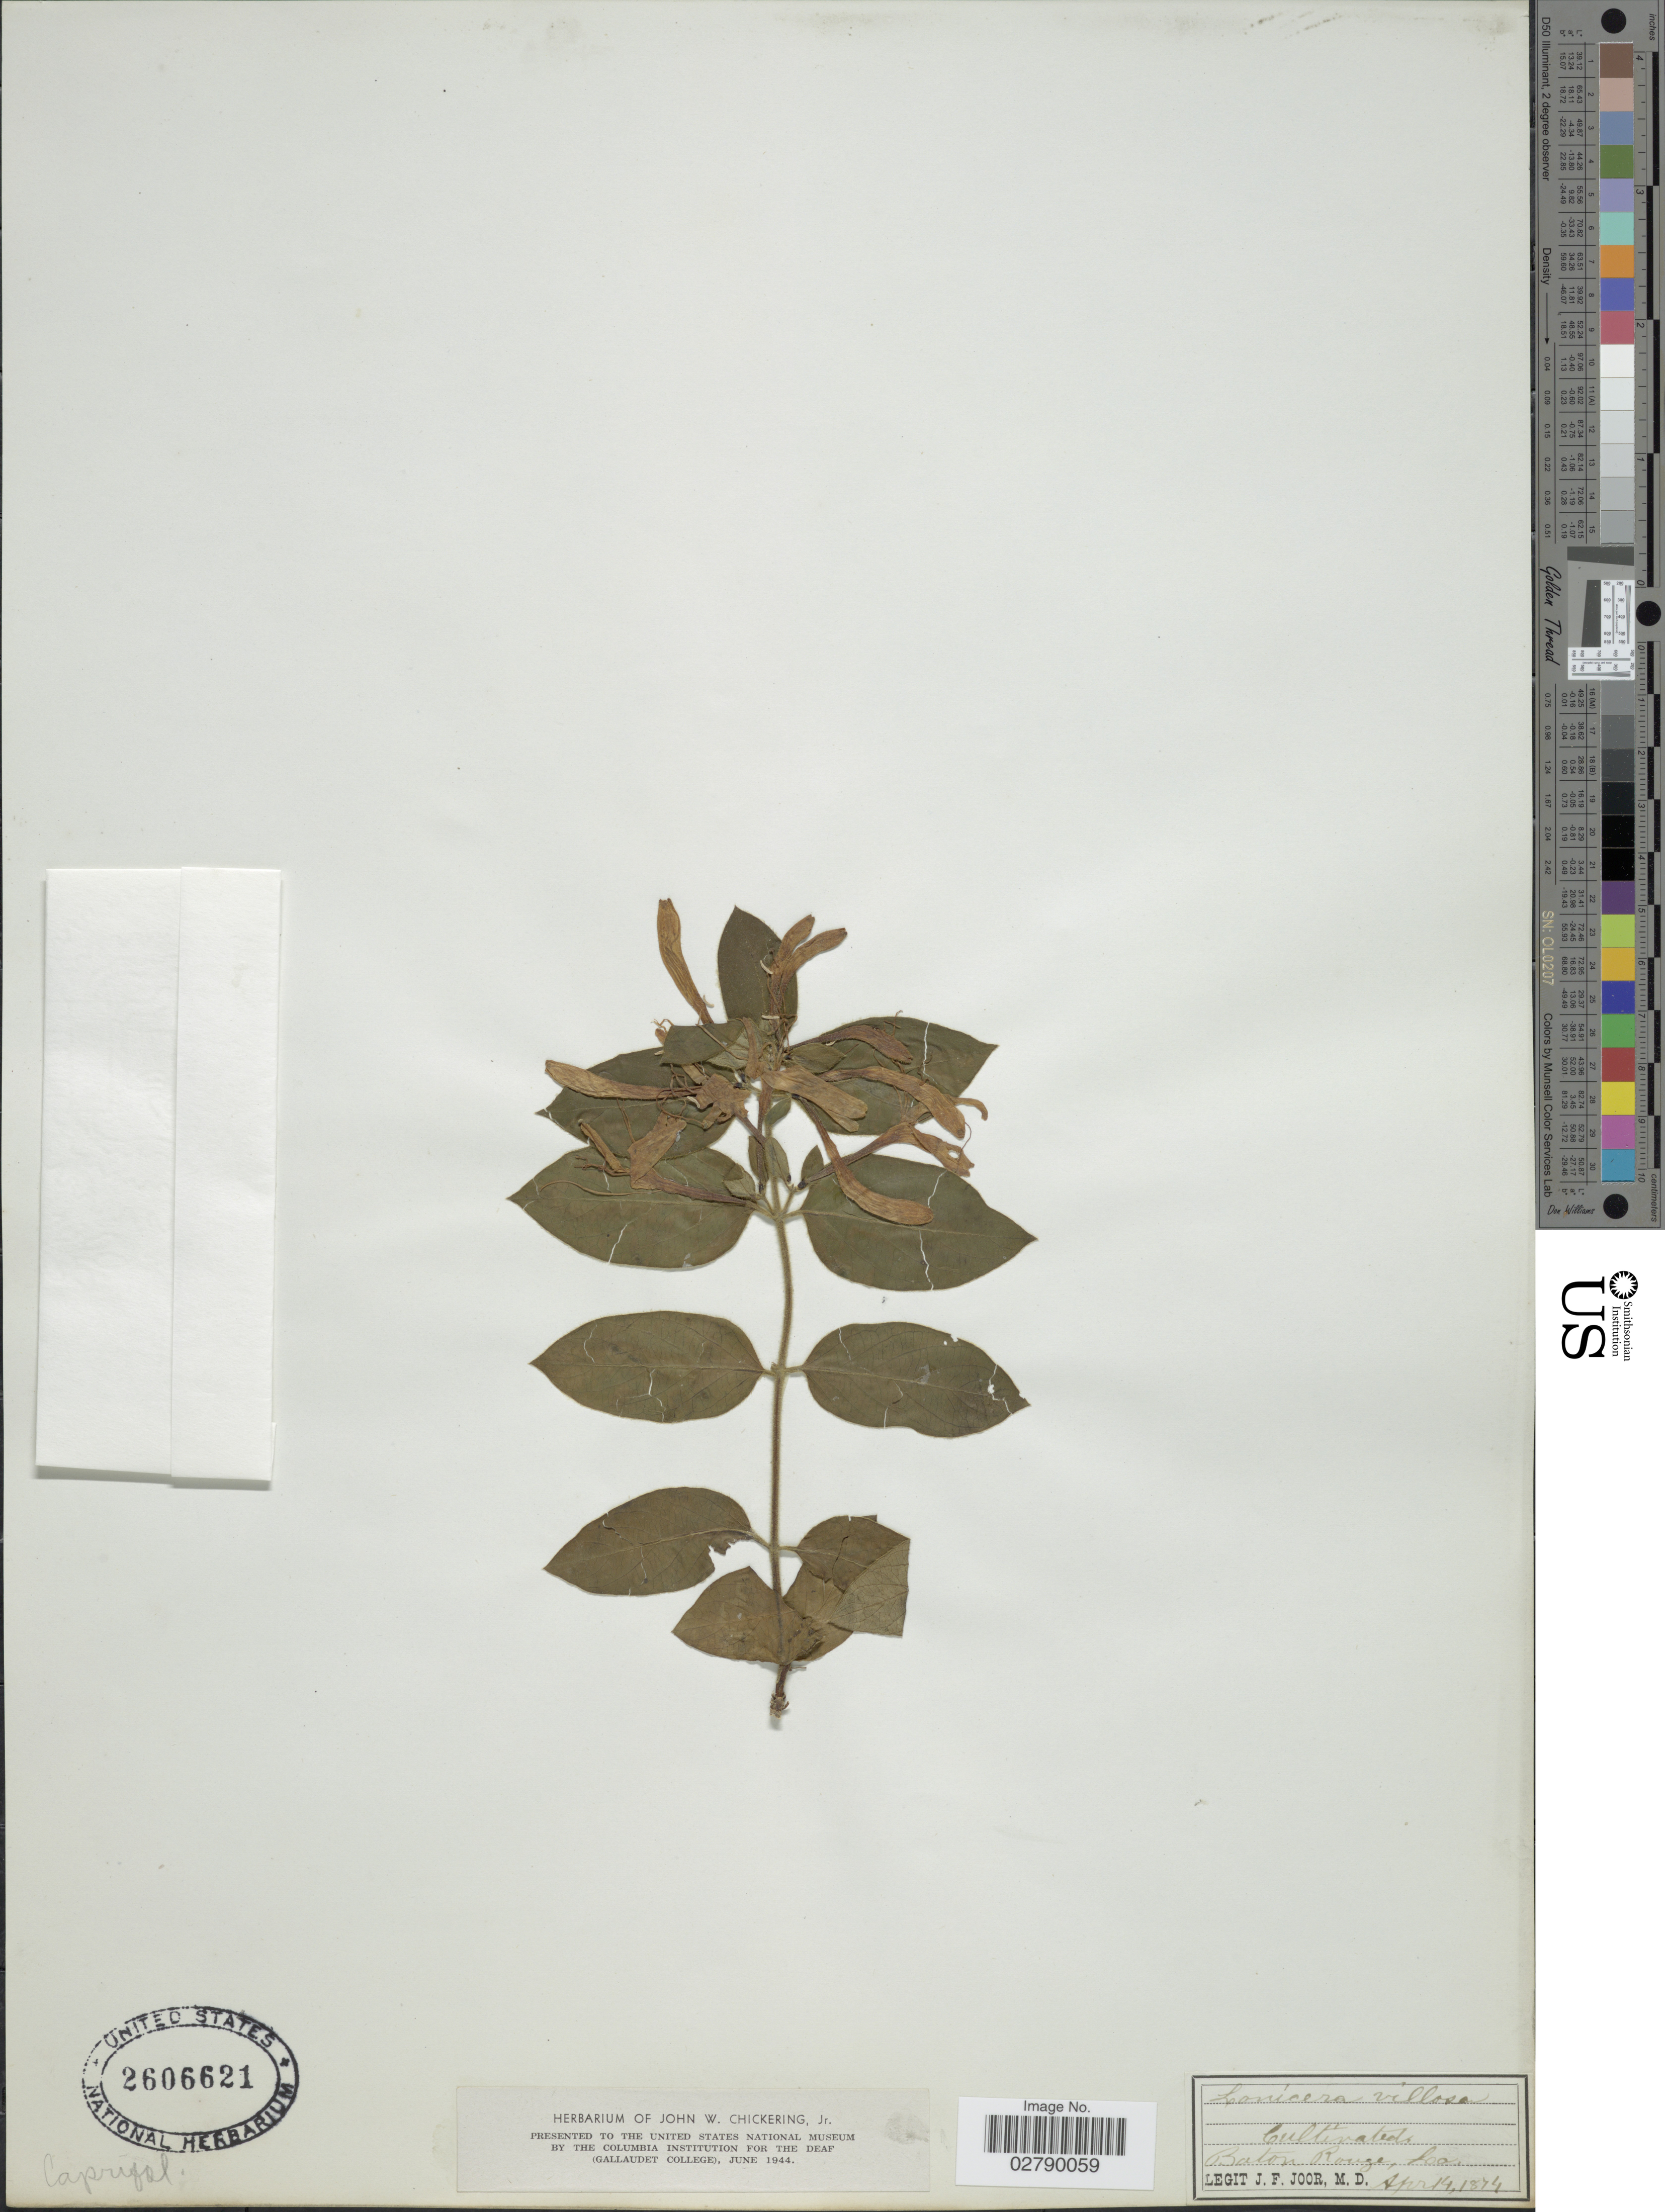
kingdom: Plantae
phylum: Tracheophyta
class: Magnoliopsida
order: Dipsacales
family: Caprifoliaceae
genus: Lonicera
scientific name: Lonicera villosa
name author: (Michx.) Roem. & Schult.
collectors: J. F. Joor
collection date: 1874-04-14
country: United States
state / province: Louisiana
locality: Baton Rouge.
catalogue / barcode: US 2606621